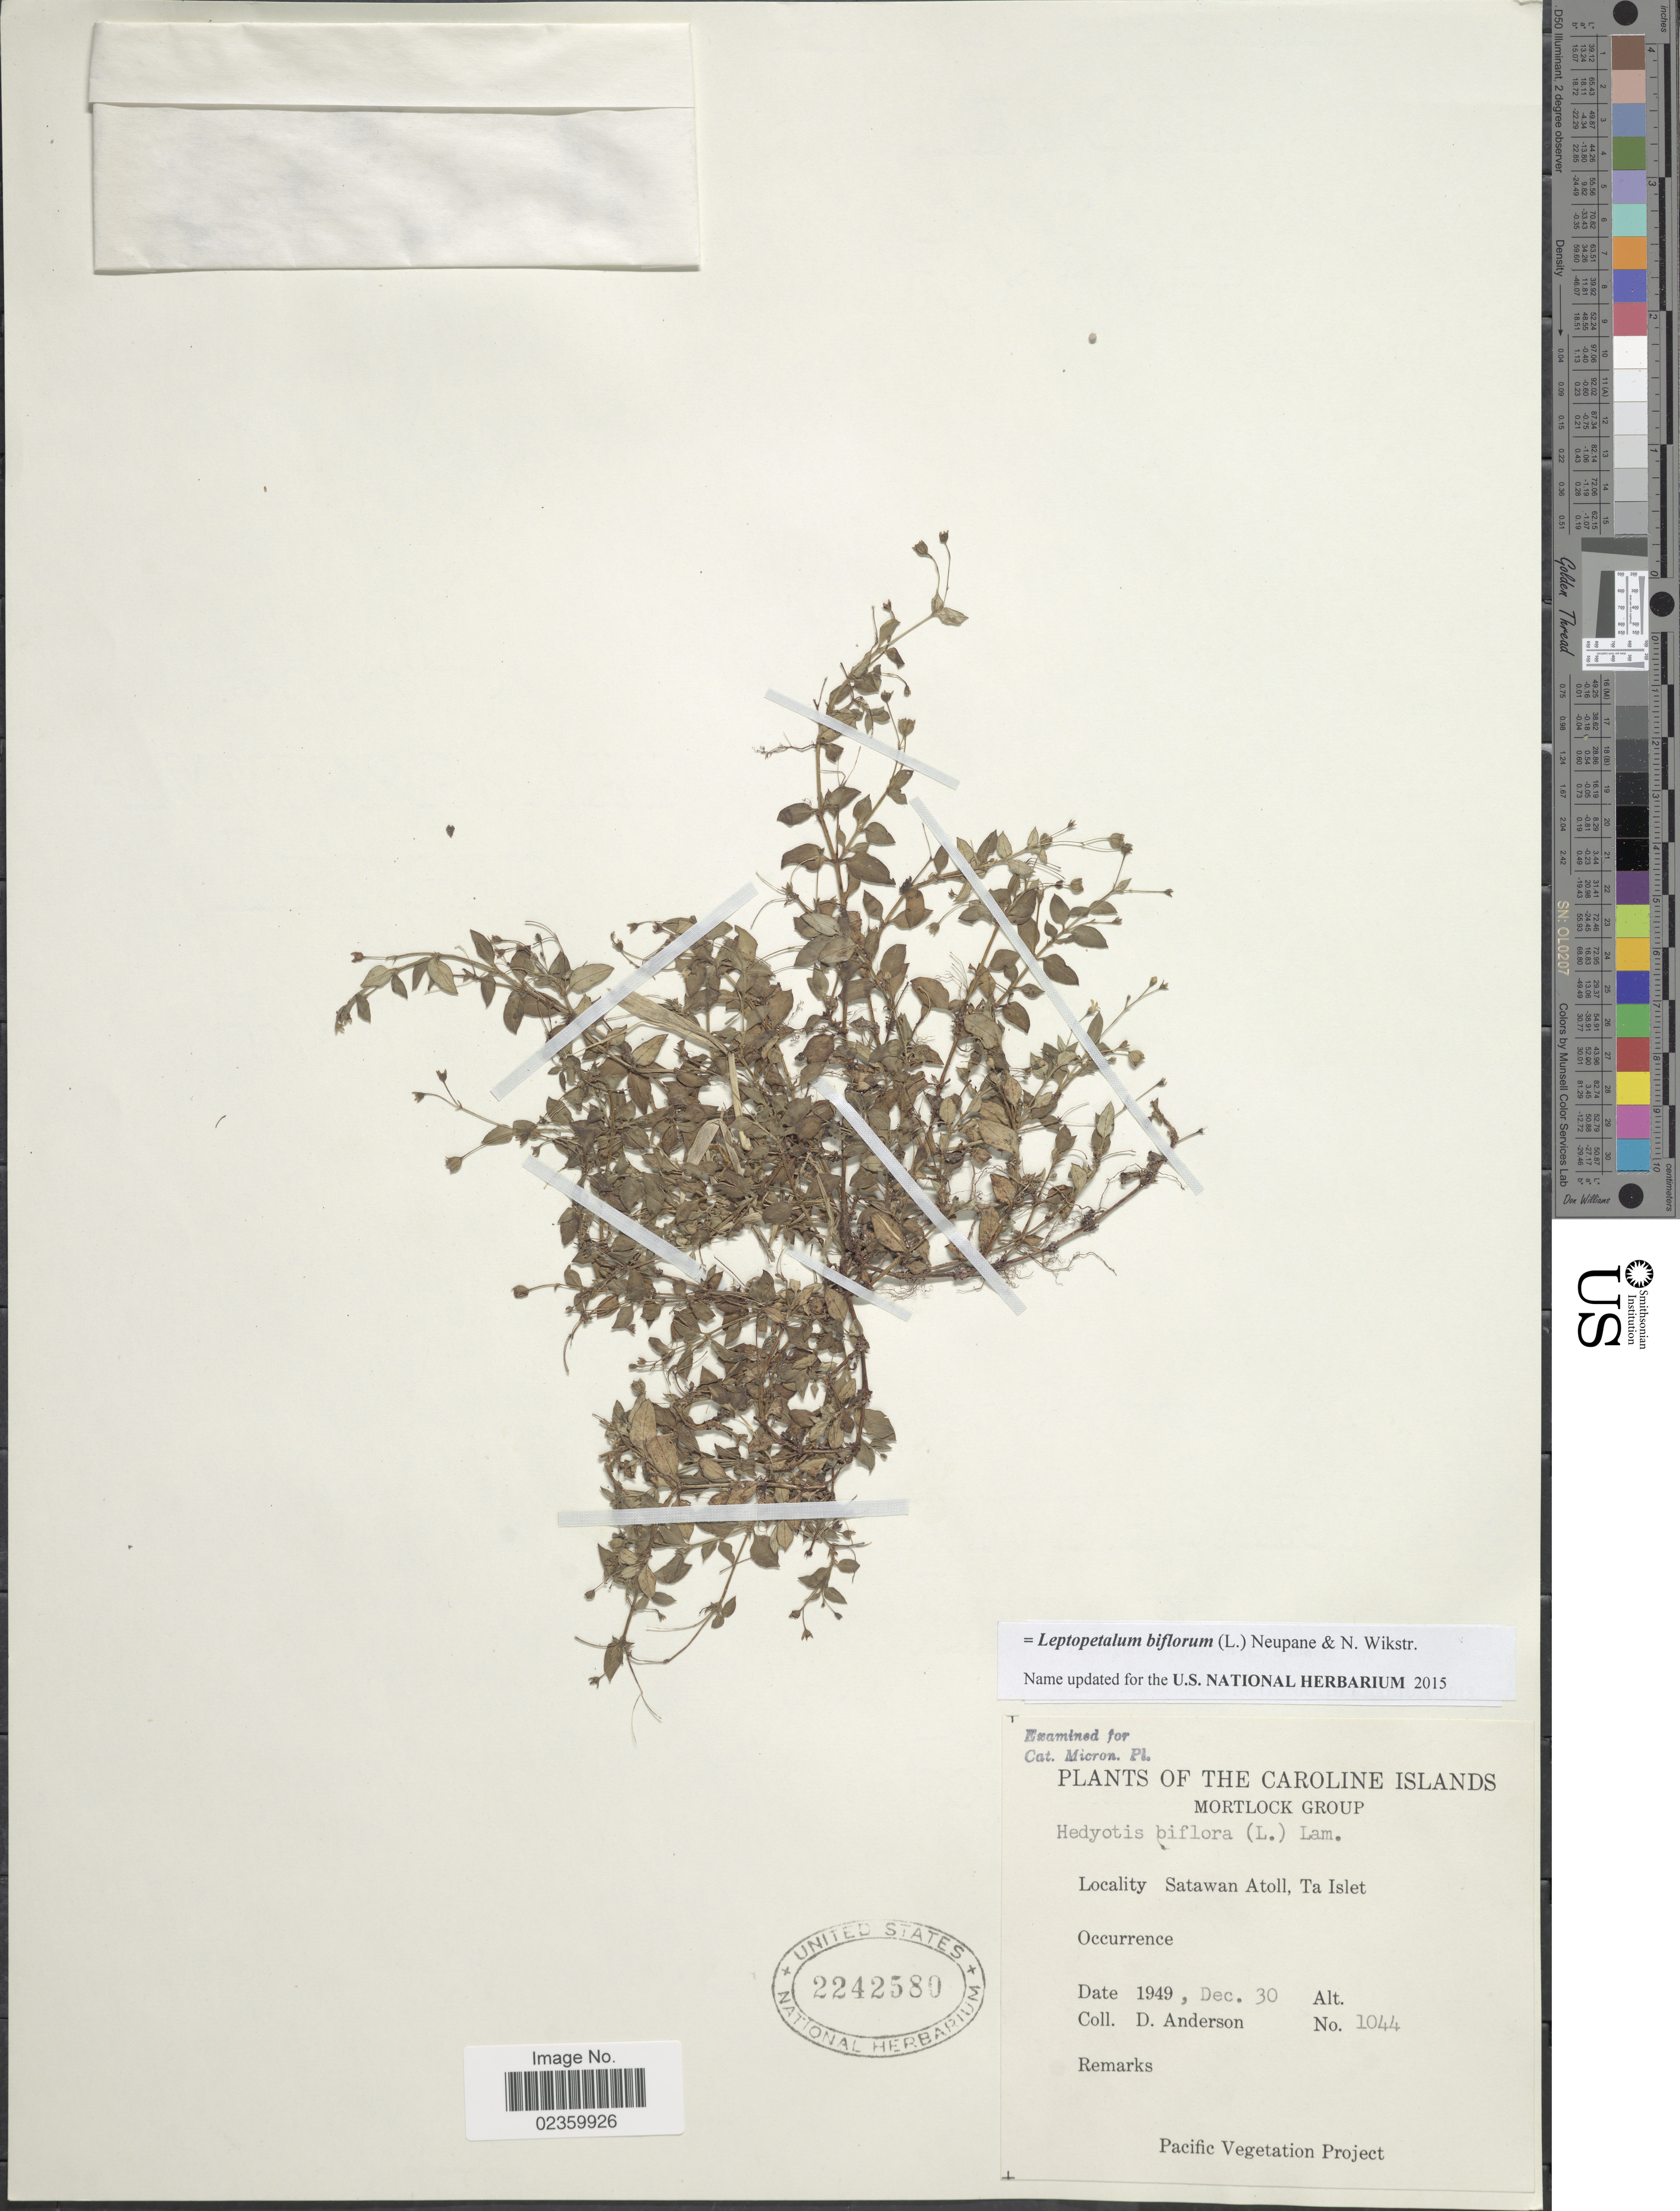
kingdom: Plantae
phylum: Tracheophyta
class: Magnoliopsida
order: Gentianales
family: Rubiaceae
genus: Leptopetalum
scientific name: Leptopetalum biflorum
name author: (L.) Neupane & N. Wikstr.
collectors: D. Anderson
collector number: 1044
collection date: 1949-12-30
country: Micronesia, Federated States of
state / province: Truk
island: Satawan Atoll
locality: Mortlock Group. Satawan Atoll, Ta Islet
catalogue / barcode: US 2242580